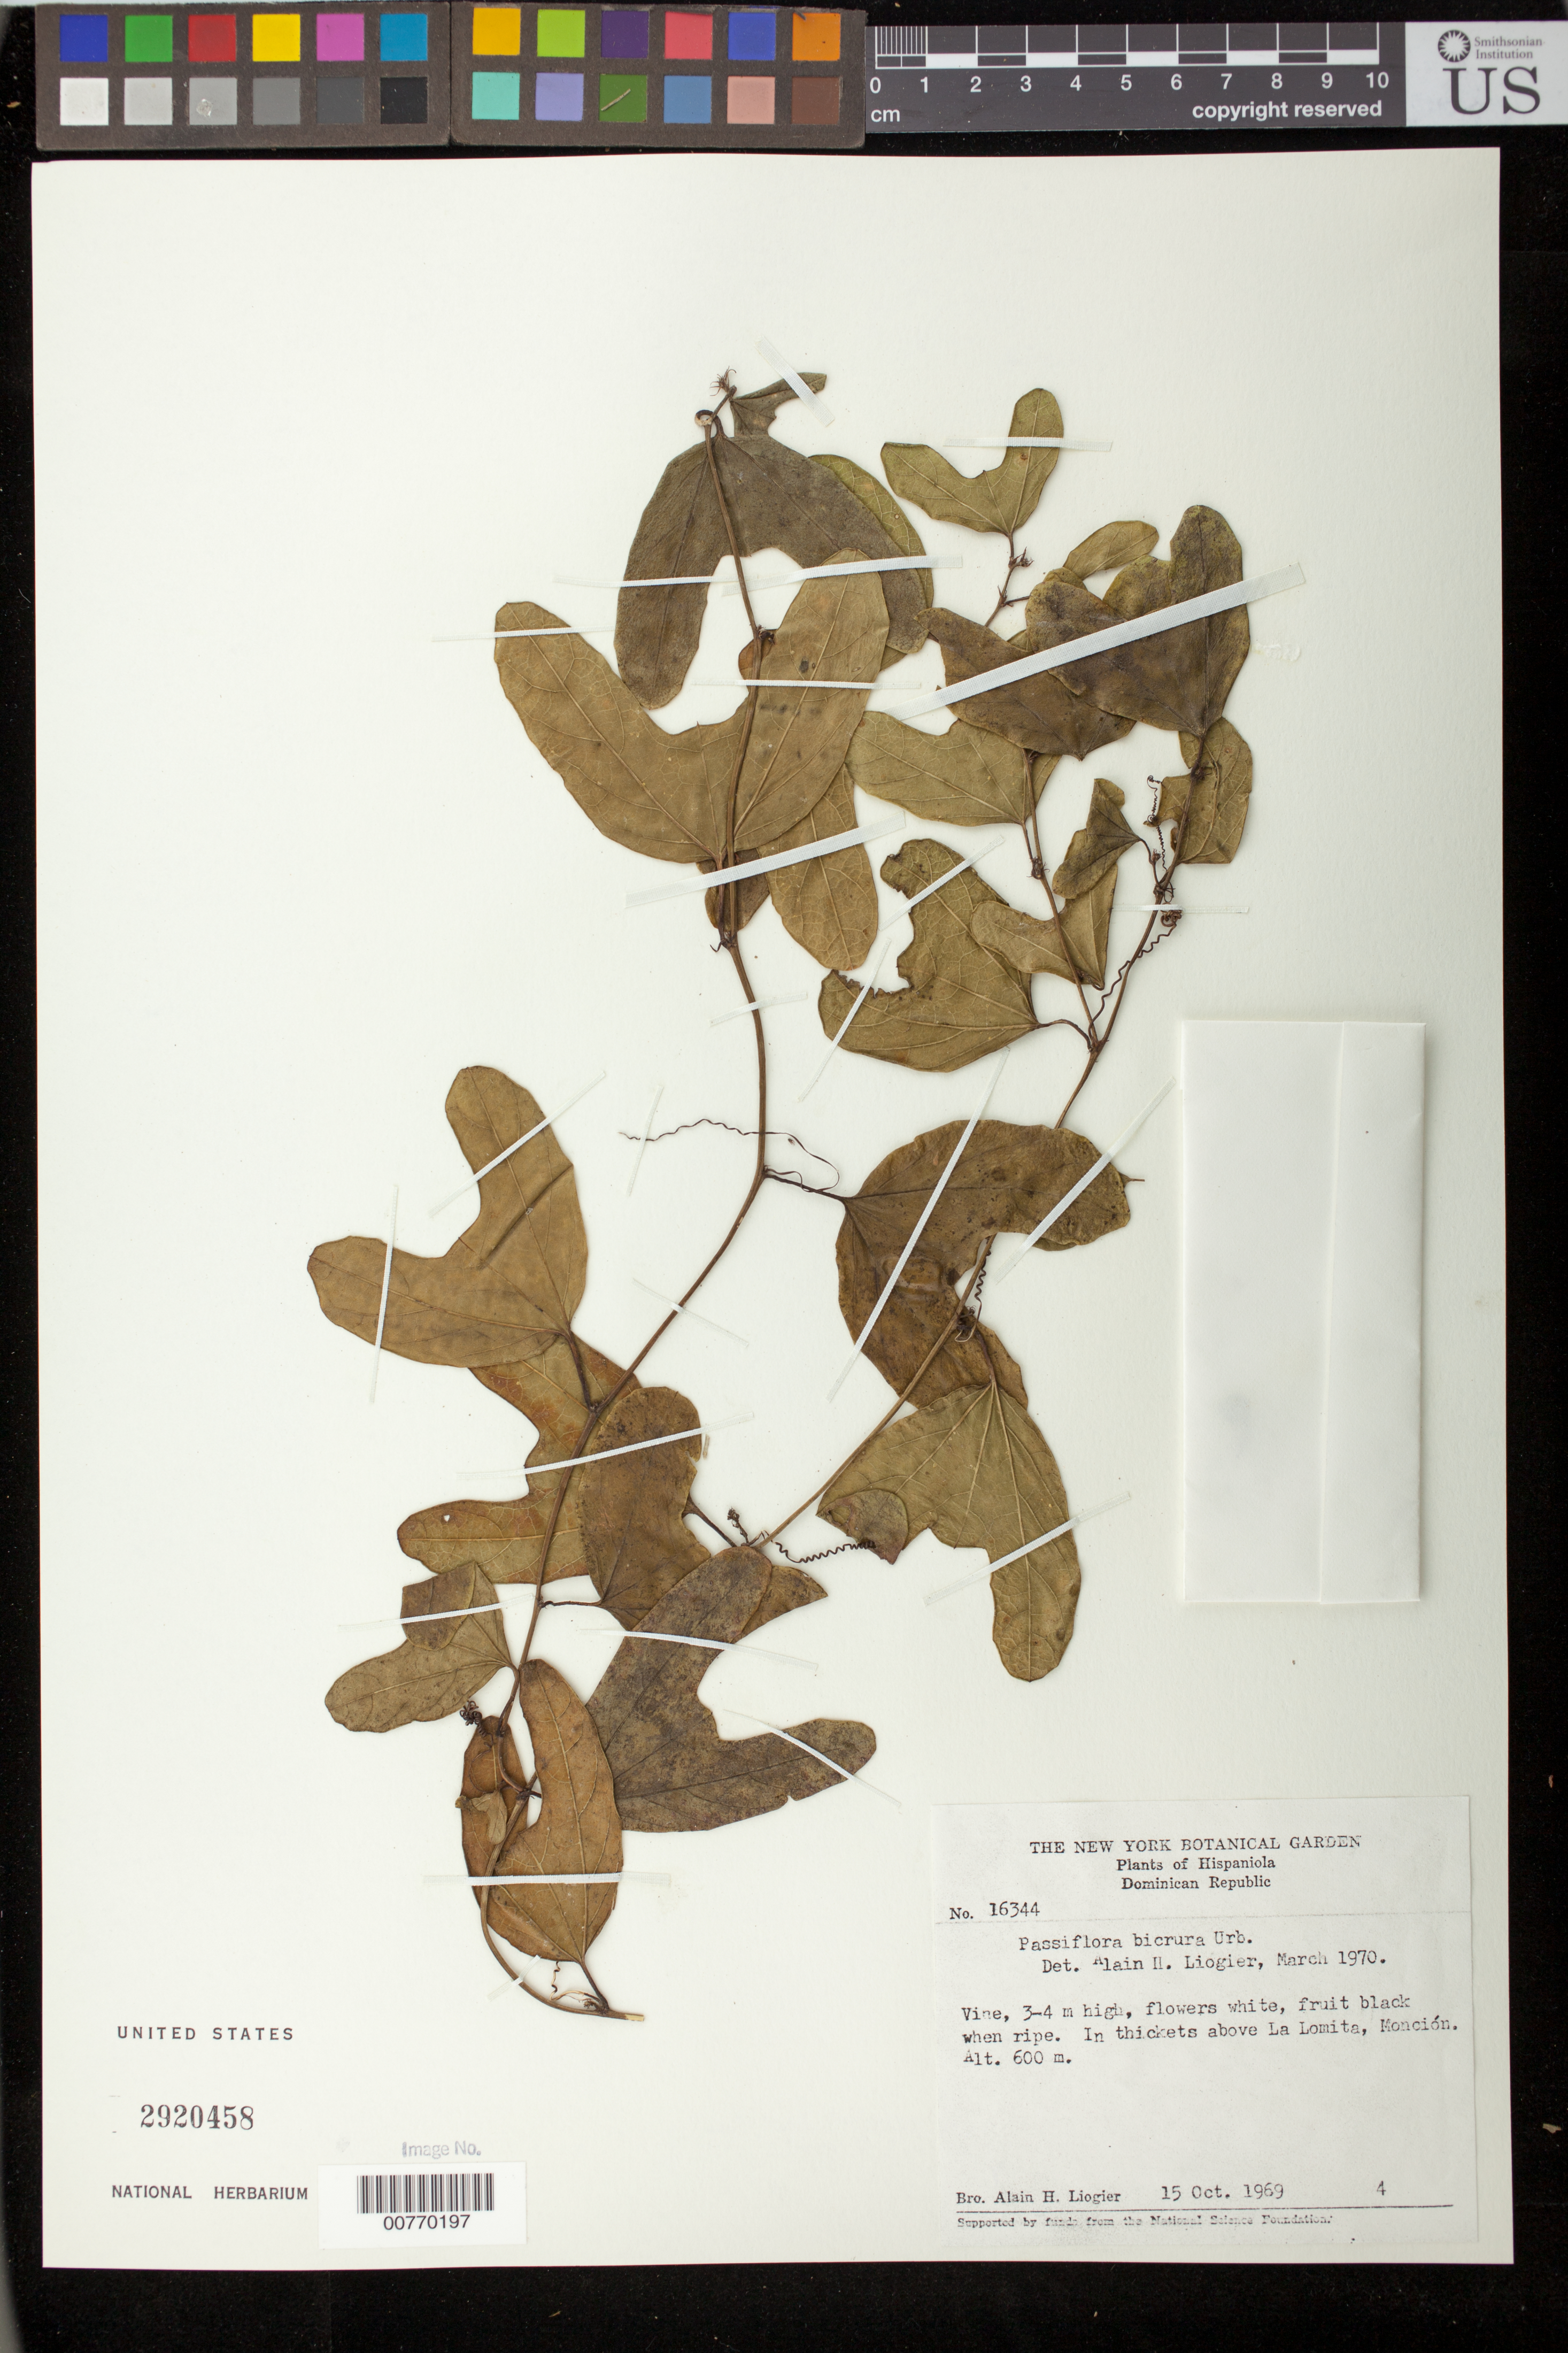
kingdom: Plantae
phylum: Tracheophyta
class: Magnoliopsida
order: Malpighiales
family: Passifloraceae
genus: Passiflora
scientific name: Passiflora bicrura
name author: Urb.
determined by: Liogier, Alain H.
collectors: A. H. Liogier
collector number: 16344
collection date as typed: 15 Oct 1969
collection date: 1969-10-15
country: Dominican Republic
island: Hispaniola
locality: Above La Lomita, Monción.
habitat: Thickets.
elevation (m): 600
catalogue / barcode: US 2920458